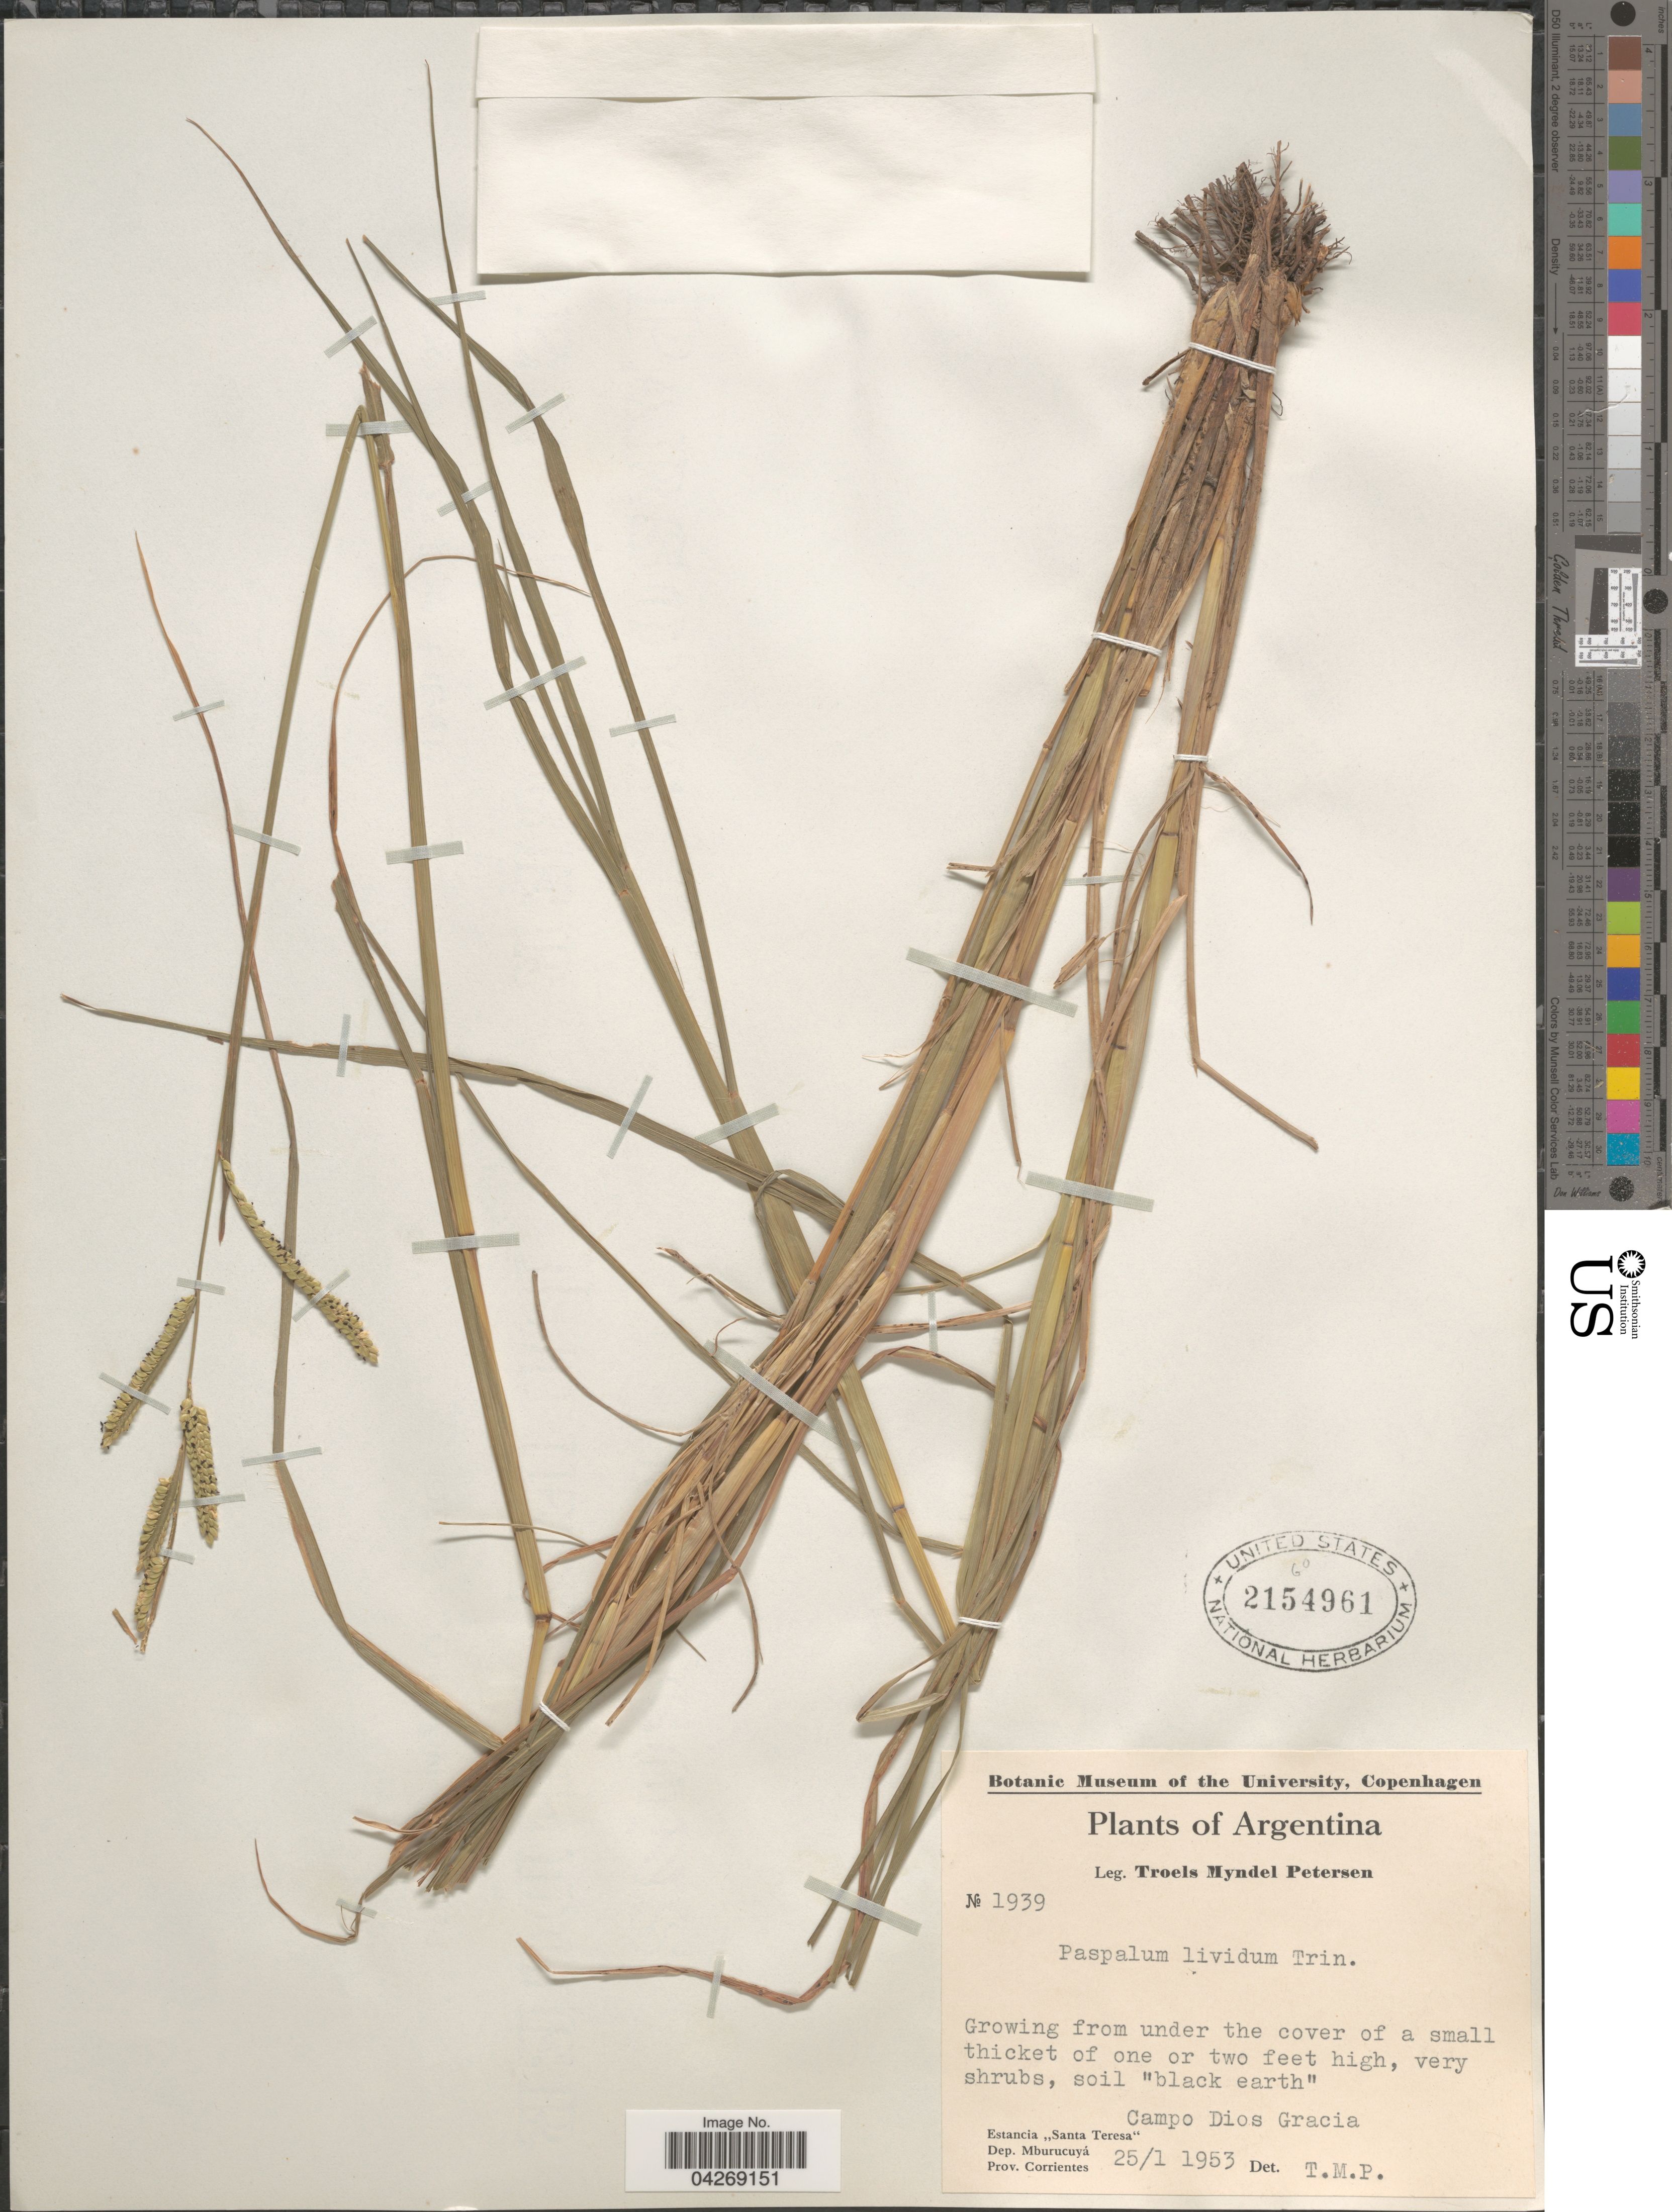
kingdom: Plantae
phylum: Tracheophyta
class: Liliopsida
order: Poales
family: Poaceae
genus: Paspalum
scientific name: Paspalum denticulatum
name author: Trin.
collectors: T. M. Petersen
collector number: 1939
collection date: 1953-01-25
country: Argentina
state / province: Corrientes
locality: Campo Dios Gracia. Estancia "Santa Teresa". Dep. Mburucuyá.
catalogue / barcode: US 2154961